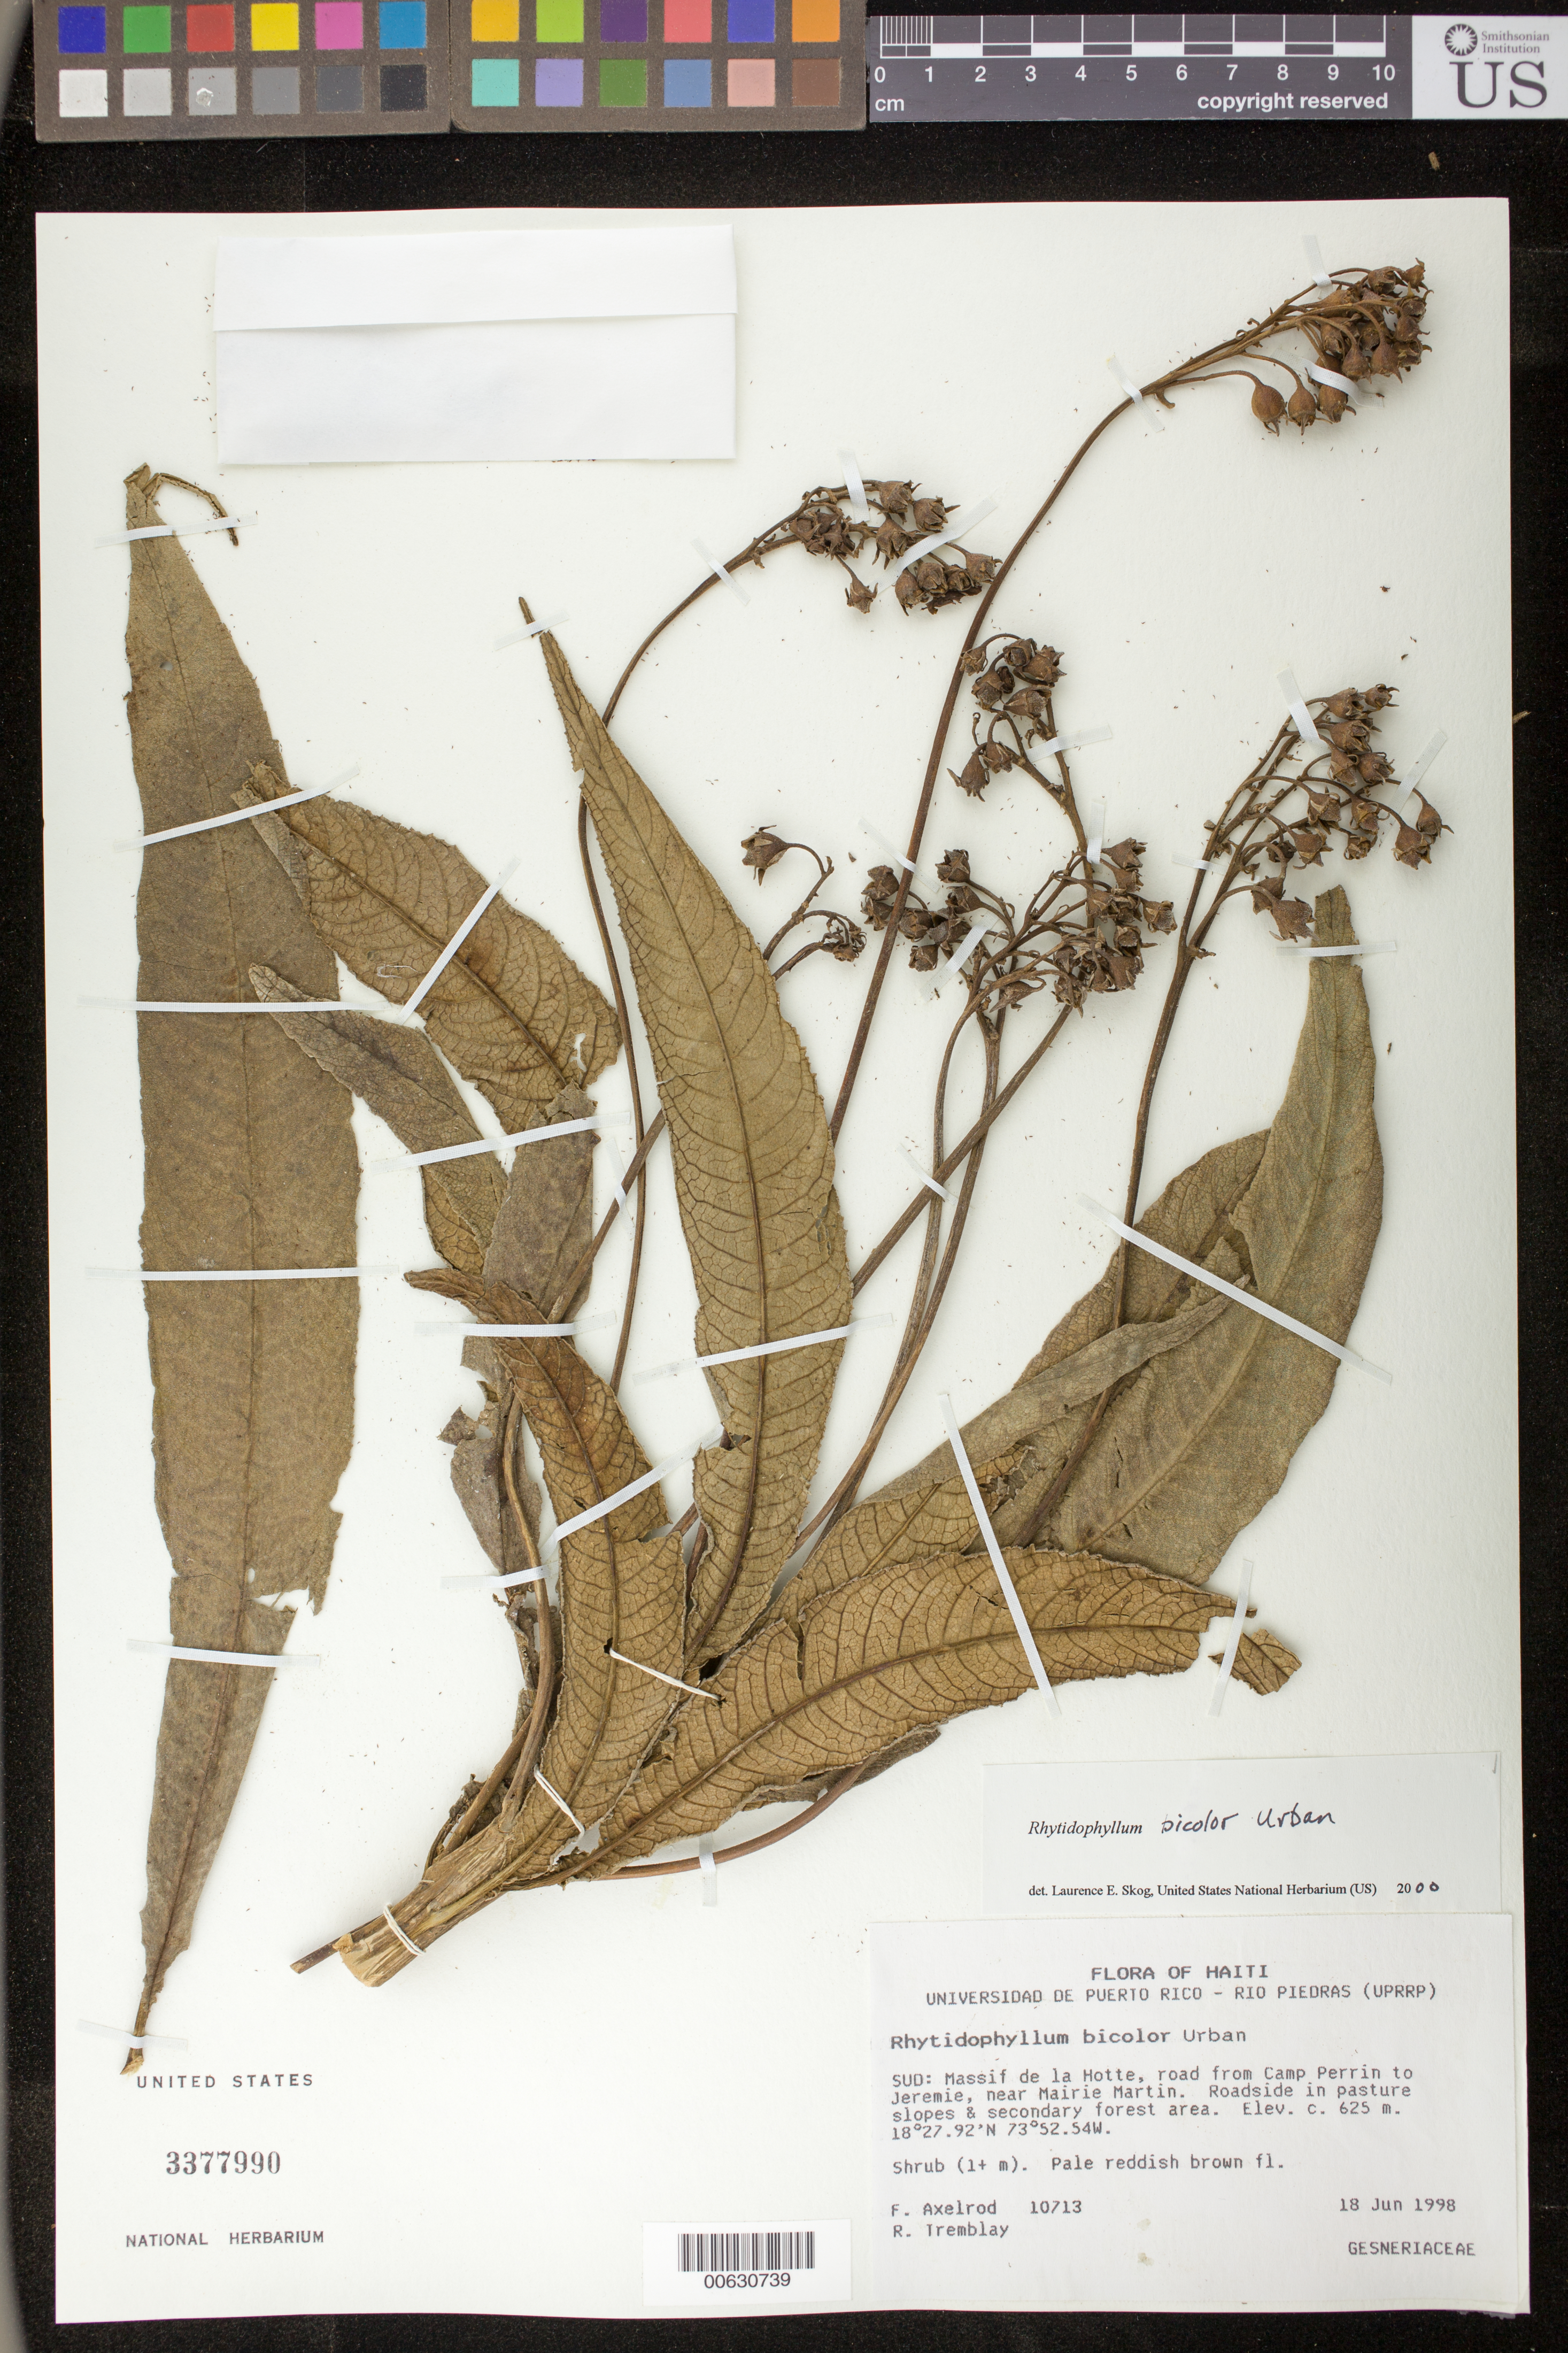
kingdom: Plantae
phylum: Tracheophyta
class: Magnoliopsida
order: Lamiales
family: Gesneriaceae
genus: Gesneria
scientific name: Gesneria bicolor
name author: (Urban) Simon Joly & J.L. Clark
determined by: Skog, Laurence E.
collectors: F. S. Axelrod & R. L. Tremblay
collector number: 10713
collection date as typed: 18 Jun 1998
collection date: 1998-06-18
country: Haiti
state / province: Sud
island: Hispaniola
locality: Massif de la Hotte, road from Camp Perrin to Jeremie, near Mairie Martin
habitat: Roadside in pasture slopes & secondary forest area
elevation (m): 625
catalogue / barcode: US 3377990